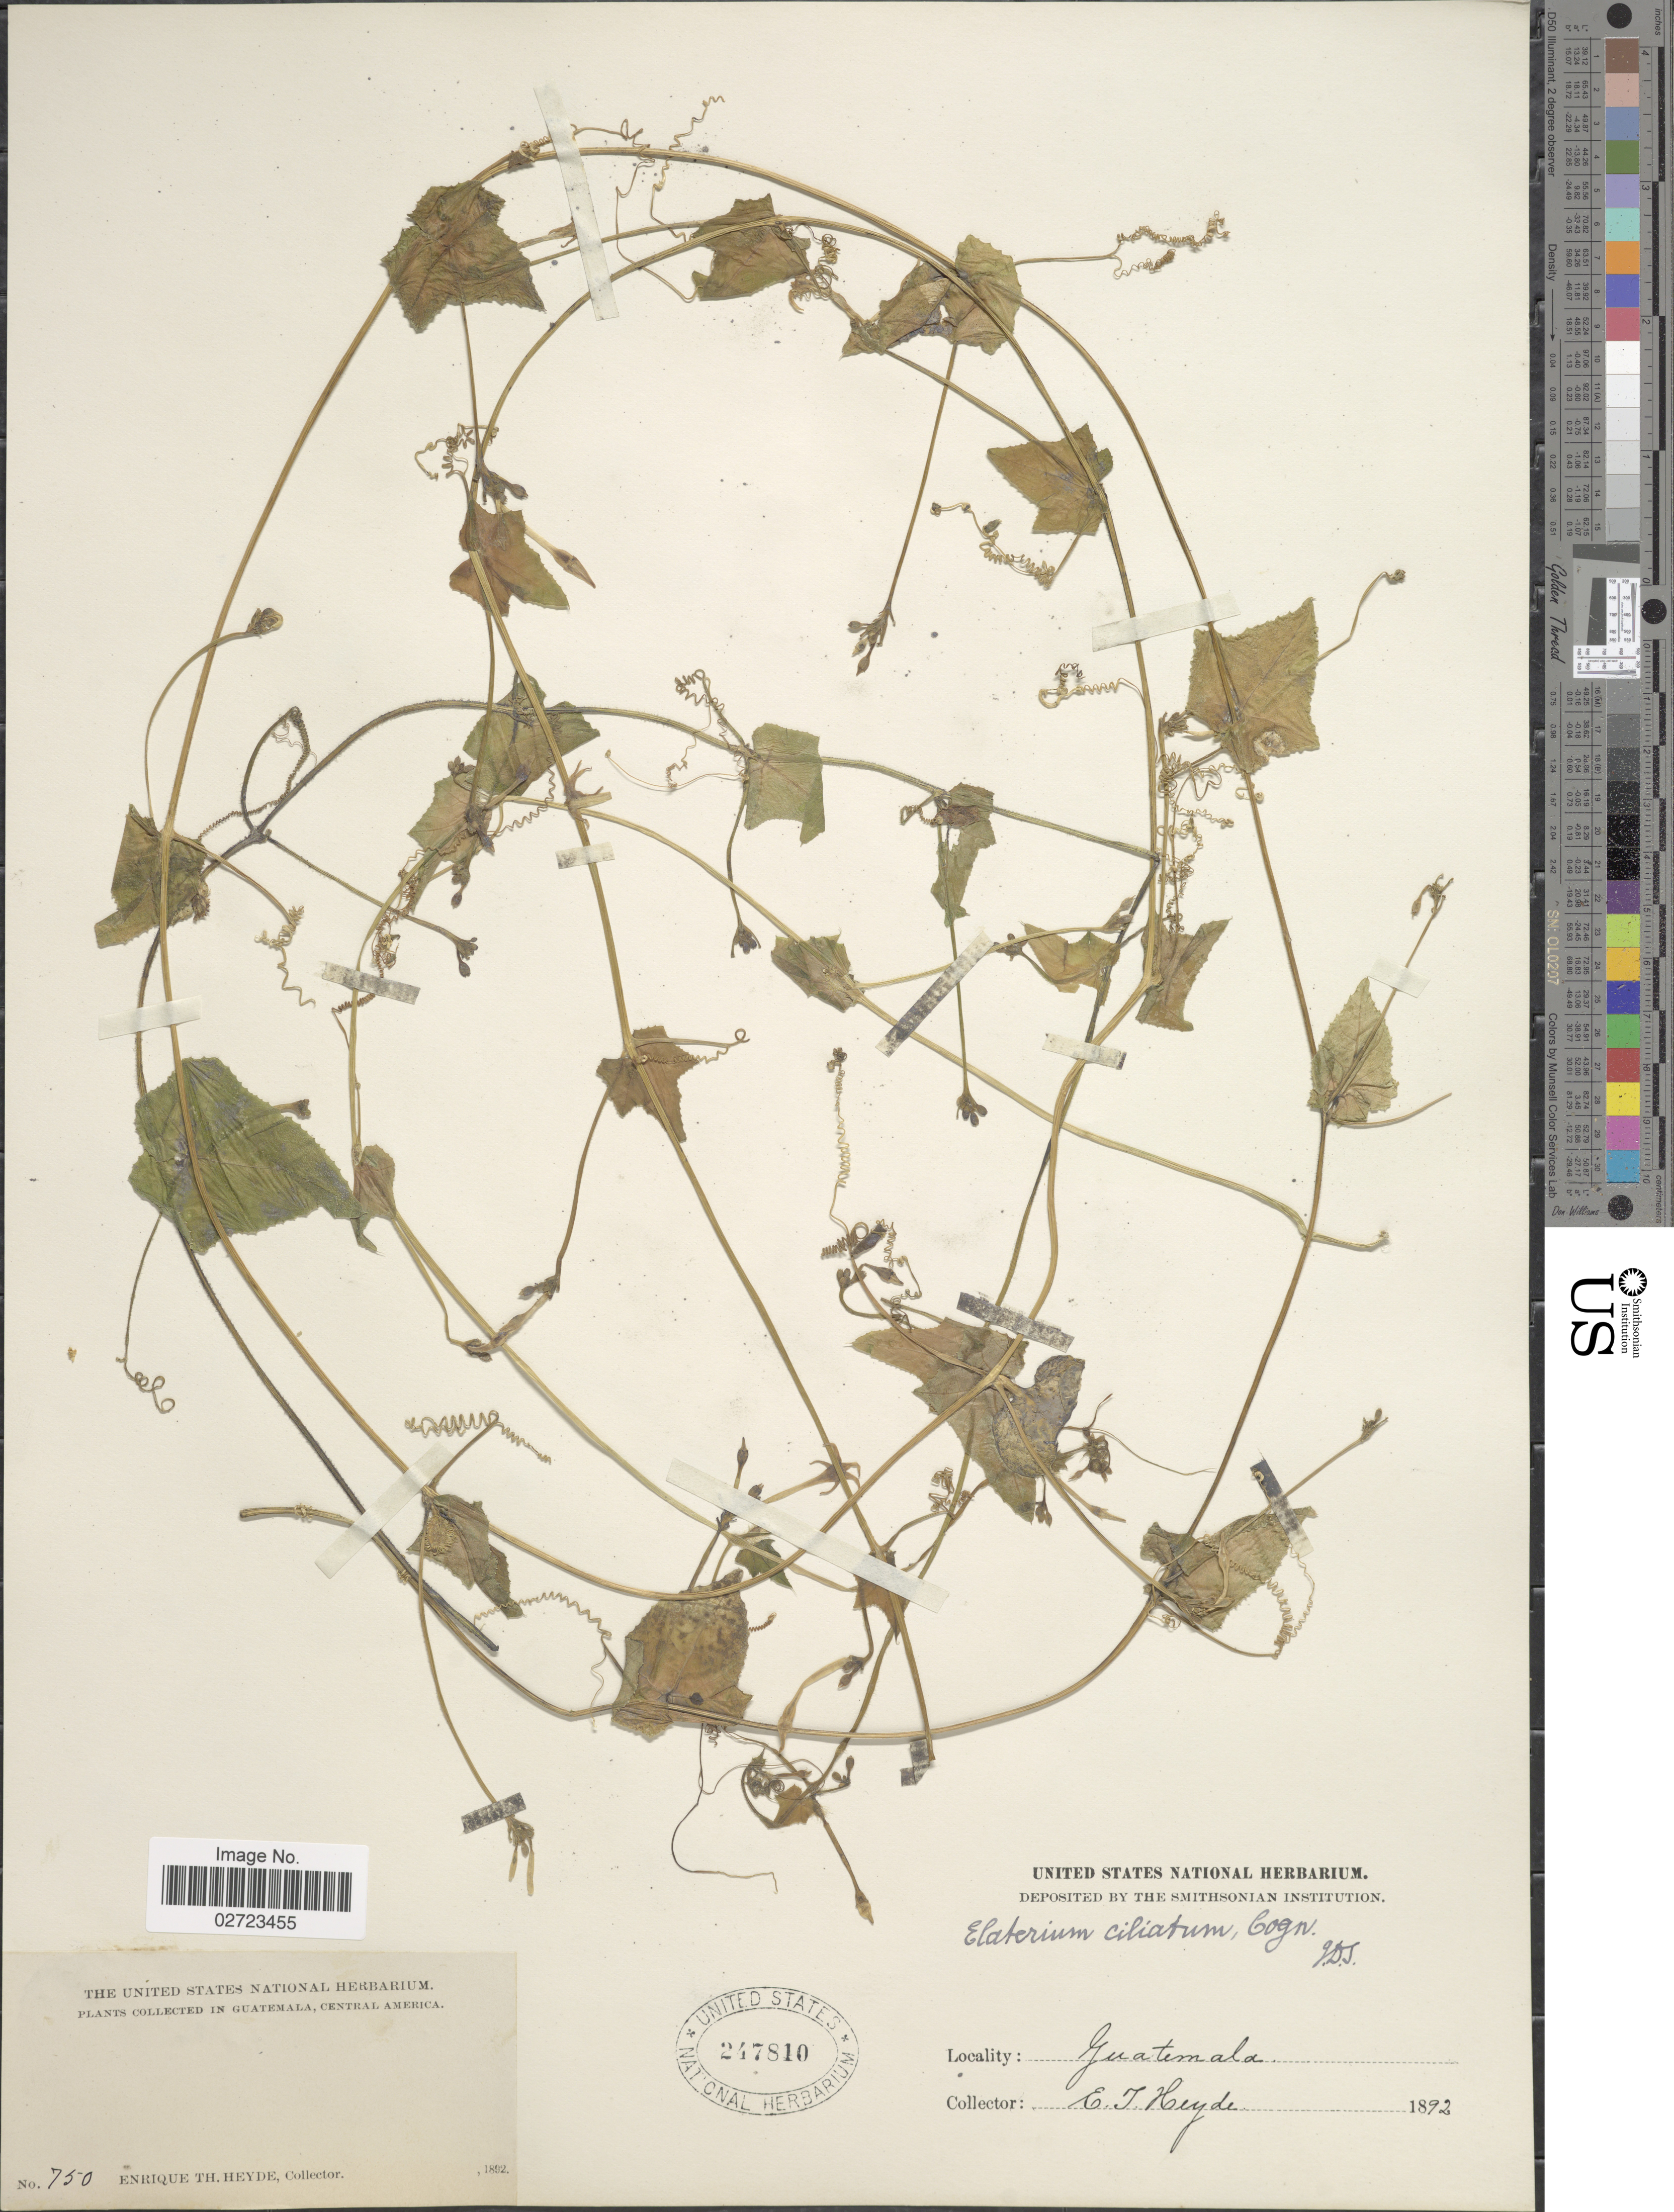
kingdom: Plantae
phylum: Tracheophyta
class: Magnoliopsida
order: Cucurbitales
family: Cucurbitaceae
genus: Cyclanthera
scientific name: Cyclanthera carthagenensis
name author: (Jacq.) H. Schaef. & S.S. Renner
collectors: E. T. Heyde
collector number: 750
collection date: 1892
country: Guatemala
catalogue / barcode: US 247810